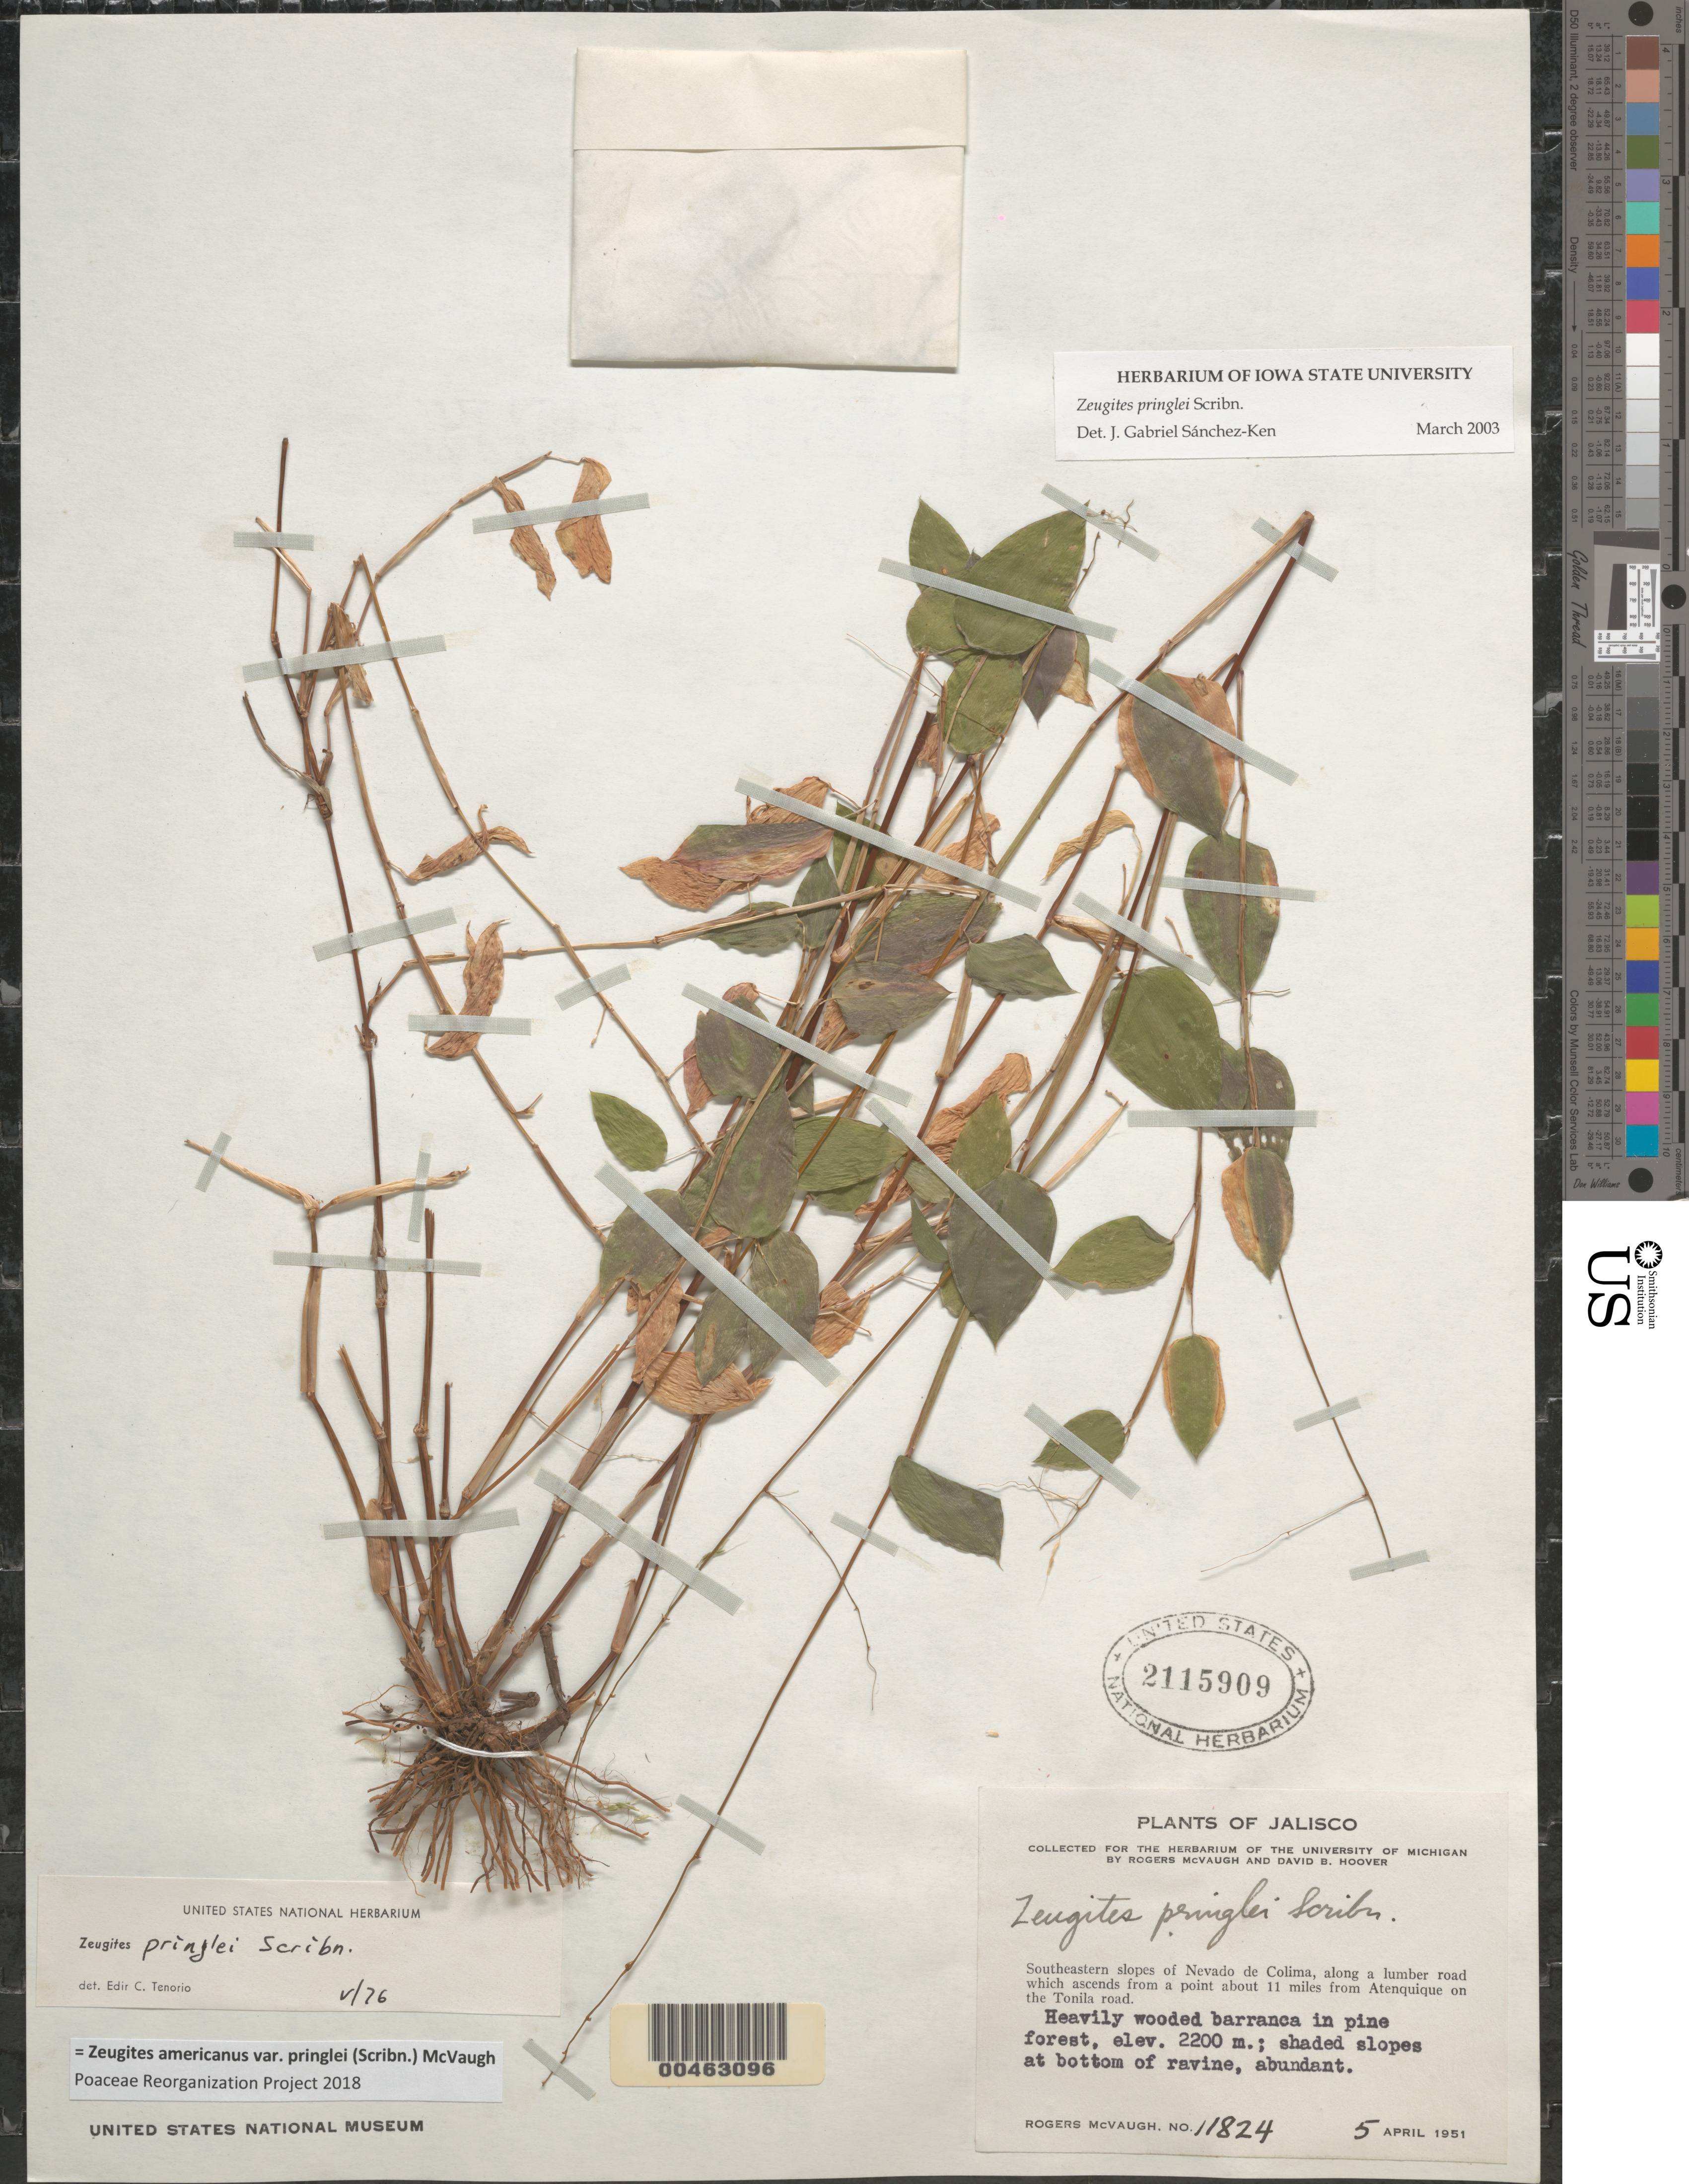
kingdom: Plantae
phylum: Tracheophyta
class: Liliopsida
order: Poales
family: Poaceae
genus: Zeugites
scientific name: Zeugites americanus var. pringlei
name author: (Scribn.) McVaugh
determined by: Poaceae Reorganization Project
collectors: R. McVaugh & D. B. Hoover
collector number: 11824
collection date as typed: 5 Apr 1951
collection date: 1951-04-05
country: Mexico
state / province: Jalisco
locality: SE slopes of Nevado de Colima, along a lumber rd which ascends from a point 11 mi from Atenquique on the Tonila rd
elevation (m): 2200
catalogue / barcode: US 2115909